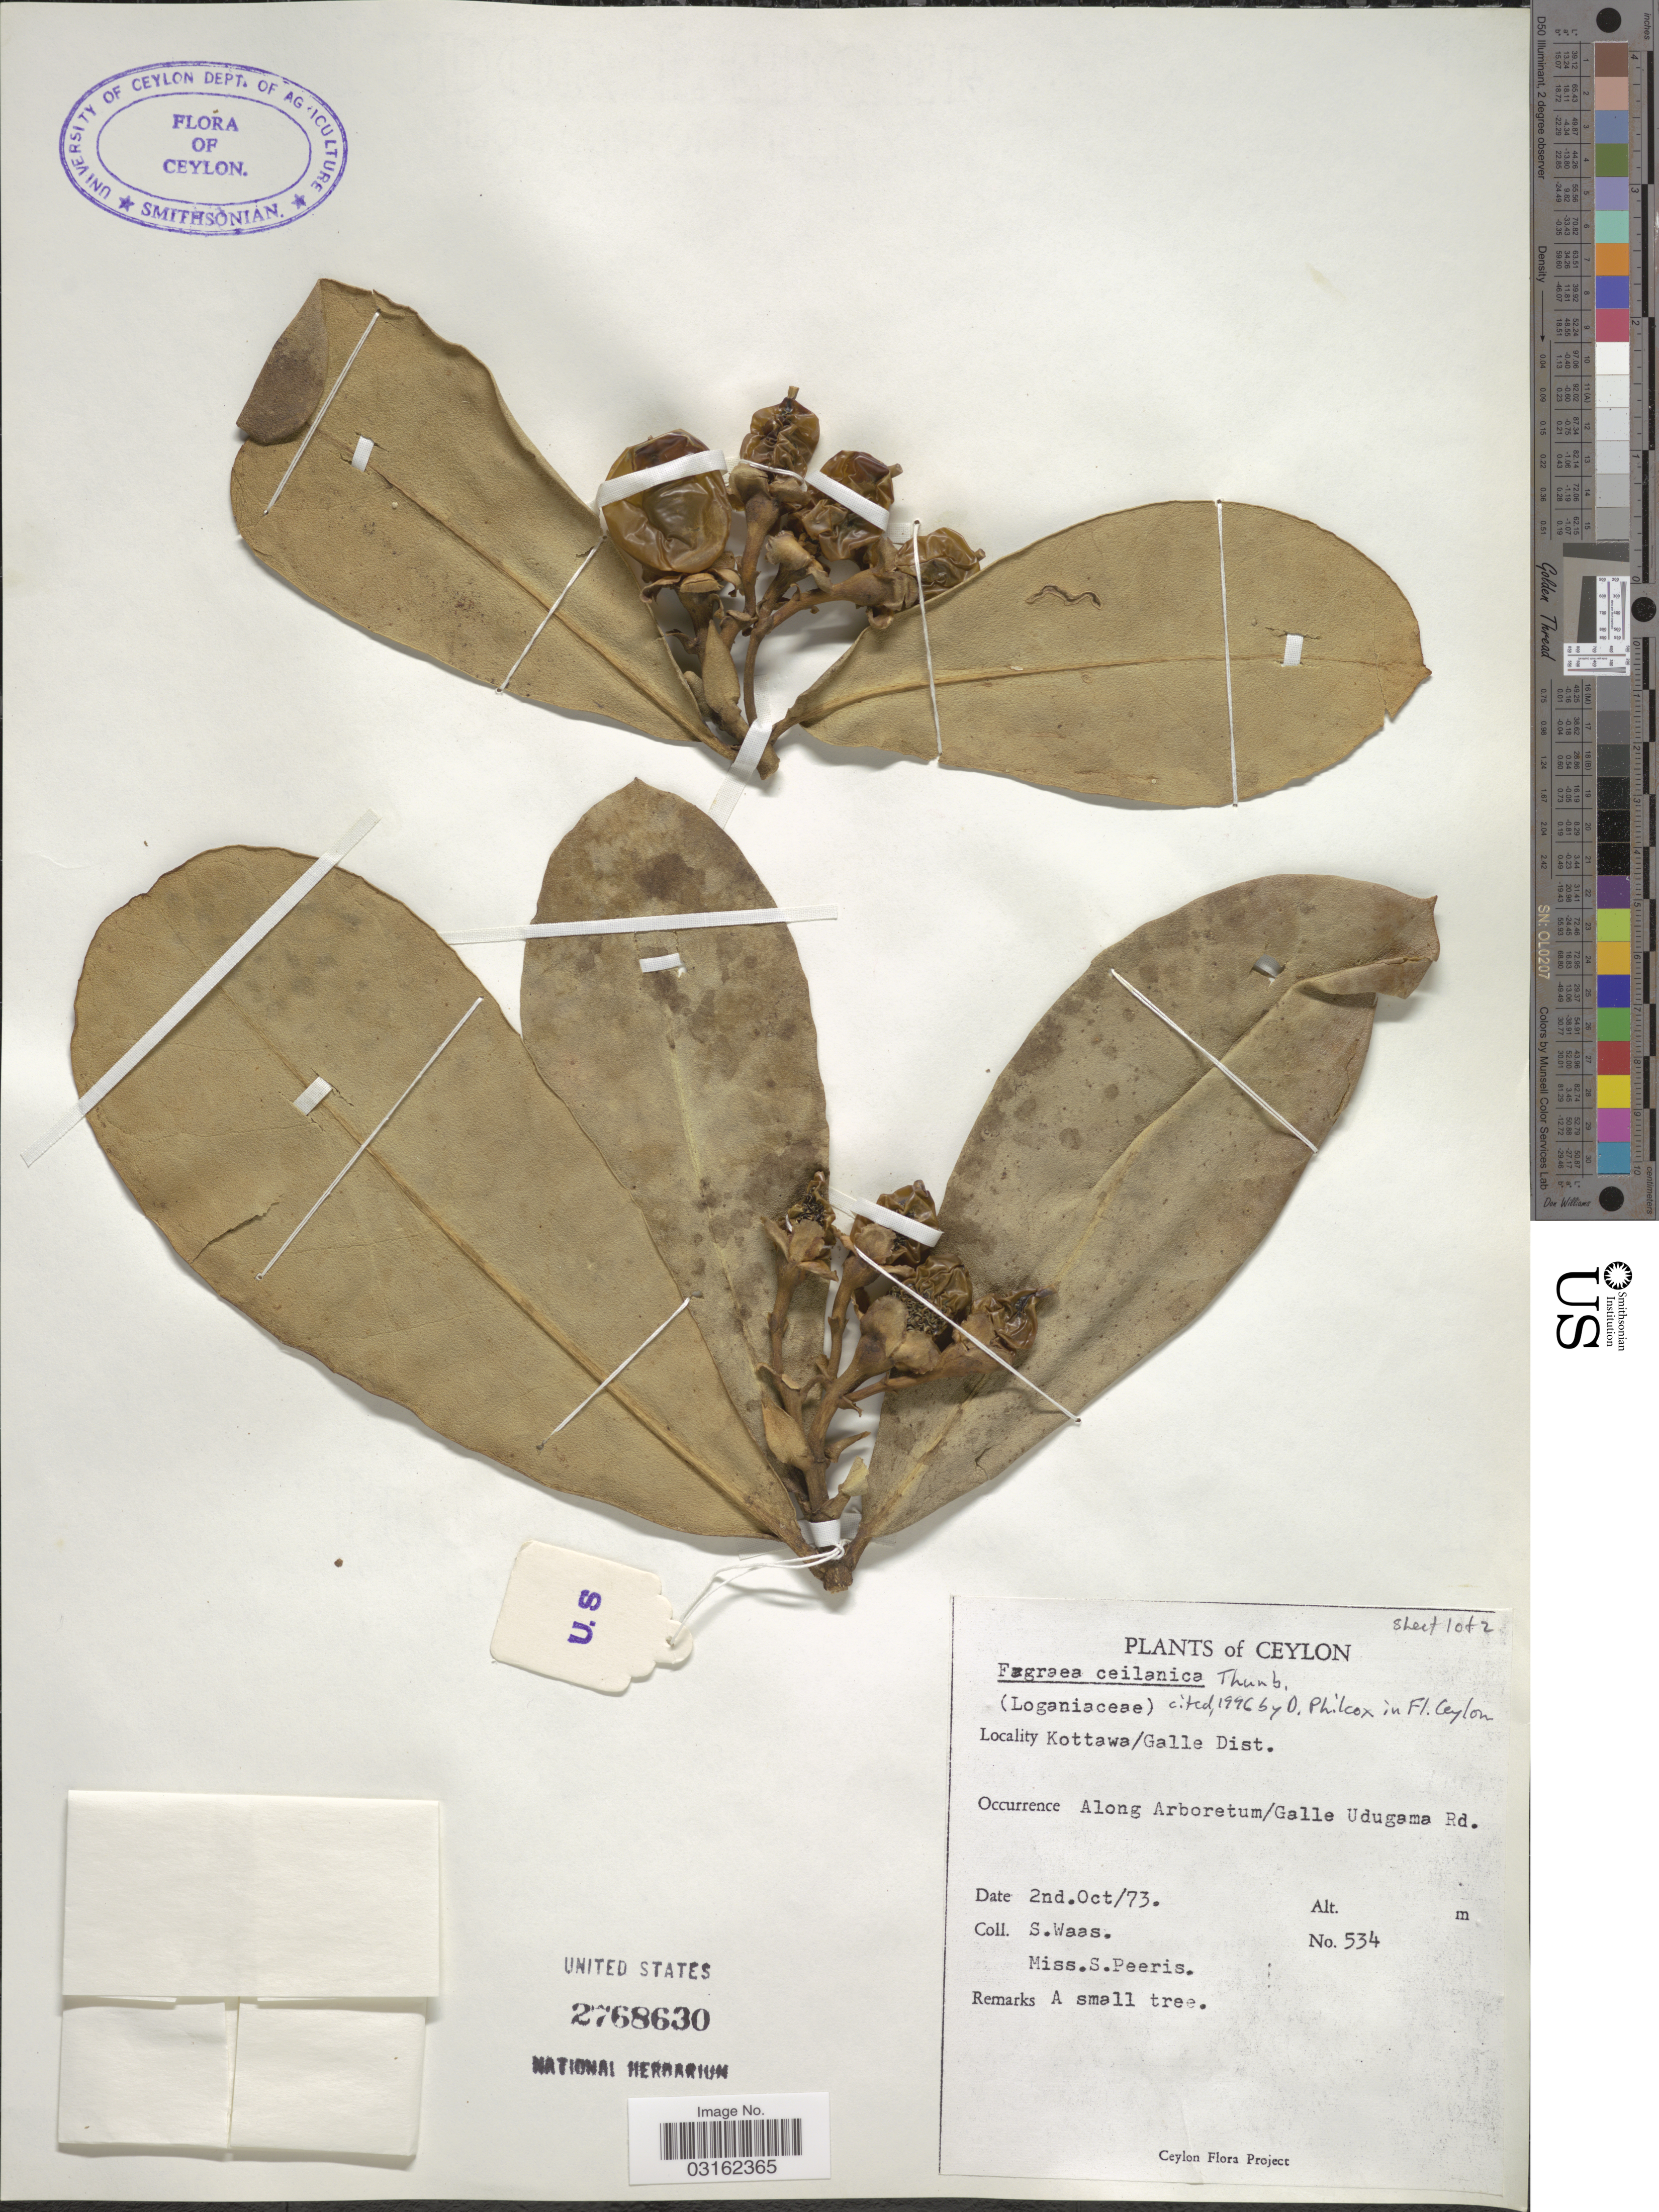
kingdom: Plantae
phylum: Tracheophyta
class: Magnoliopsida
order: Gentianales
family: Gentianaceae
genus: Fagraea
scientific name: Fagraea ceilanica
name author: Thunb.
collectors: S. Waas & S. Peeris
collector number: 534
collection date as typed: Transcribed d/m/y: 2/10/73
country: Sri Lanka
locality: Ceylon, Kottawa/Galle Dist., Along Arboretum/Galle Udugama Rd.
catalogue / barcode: US 2768630